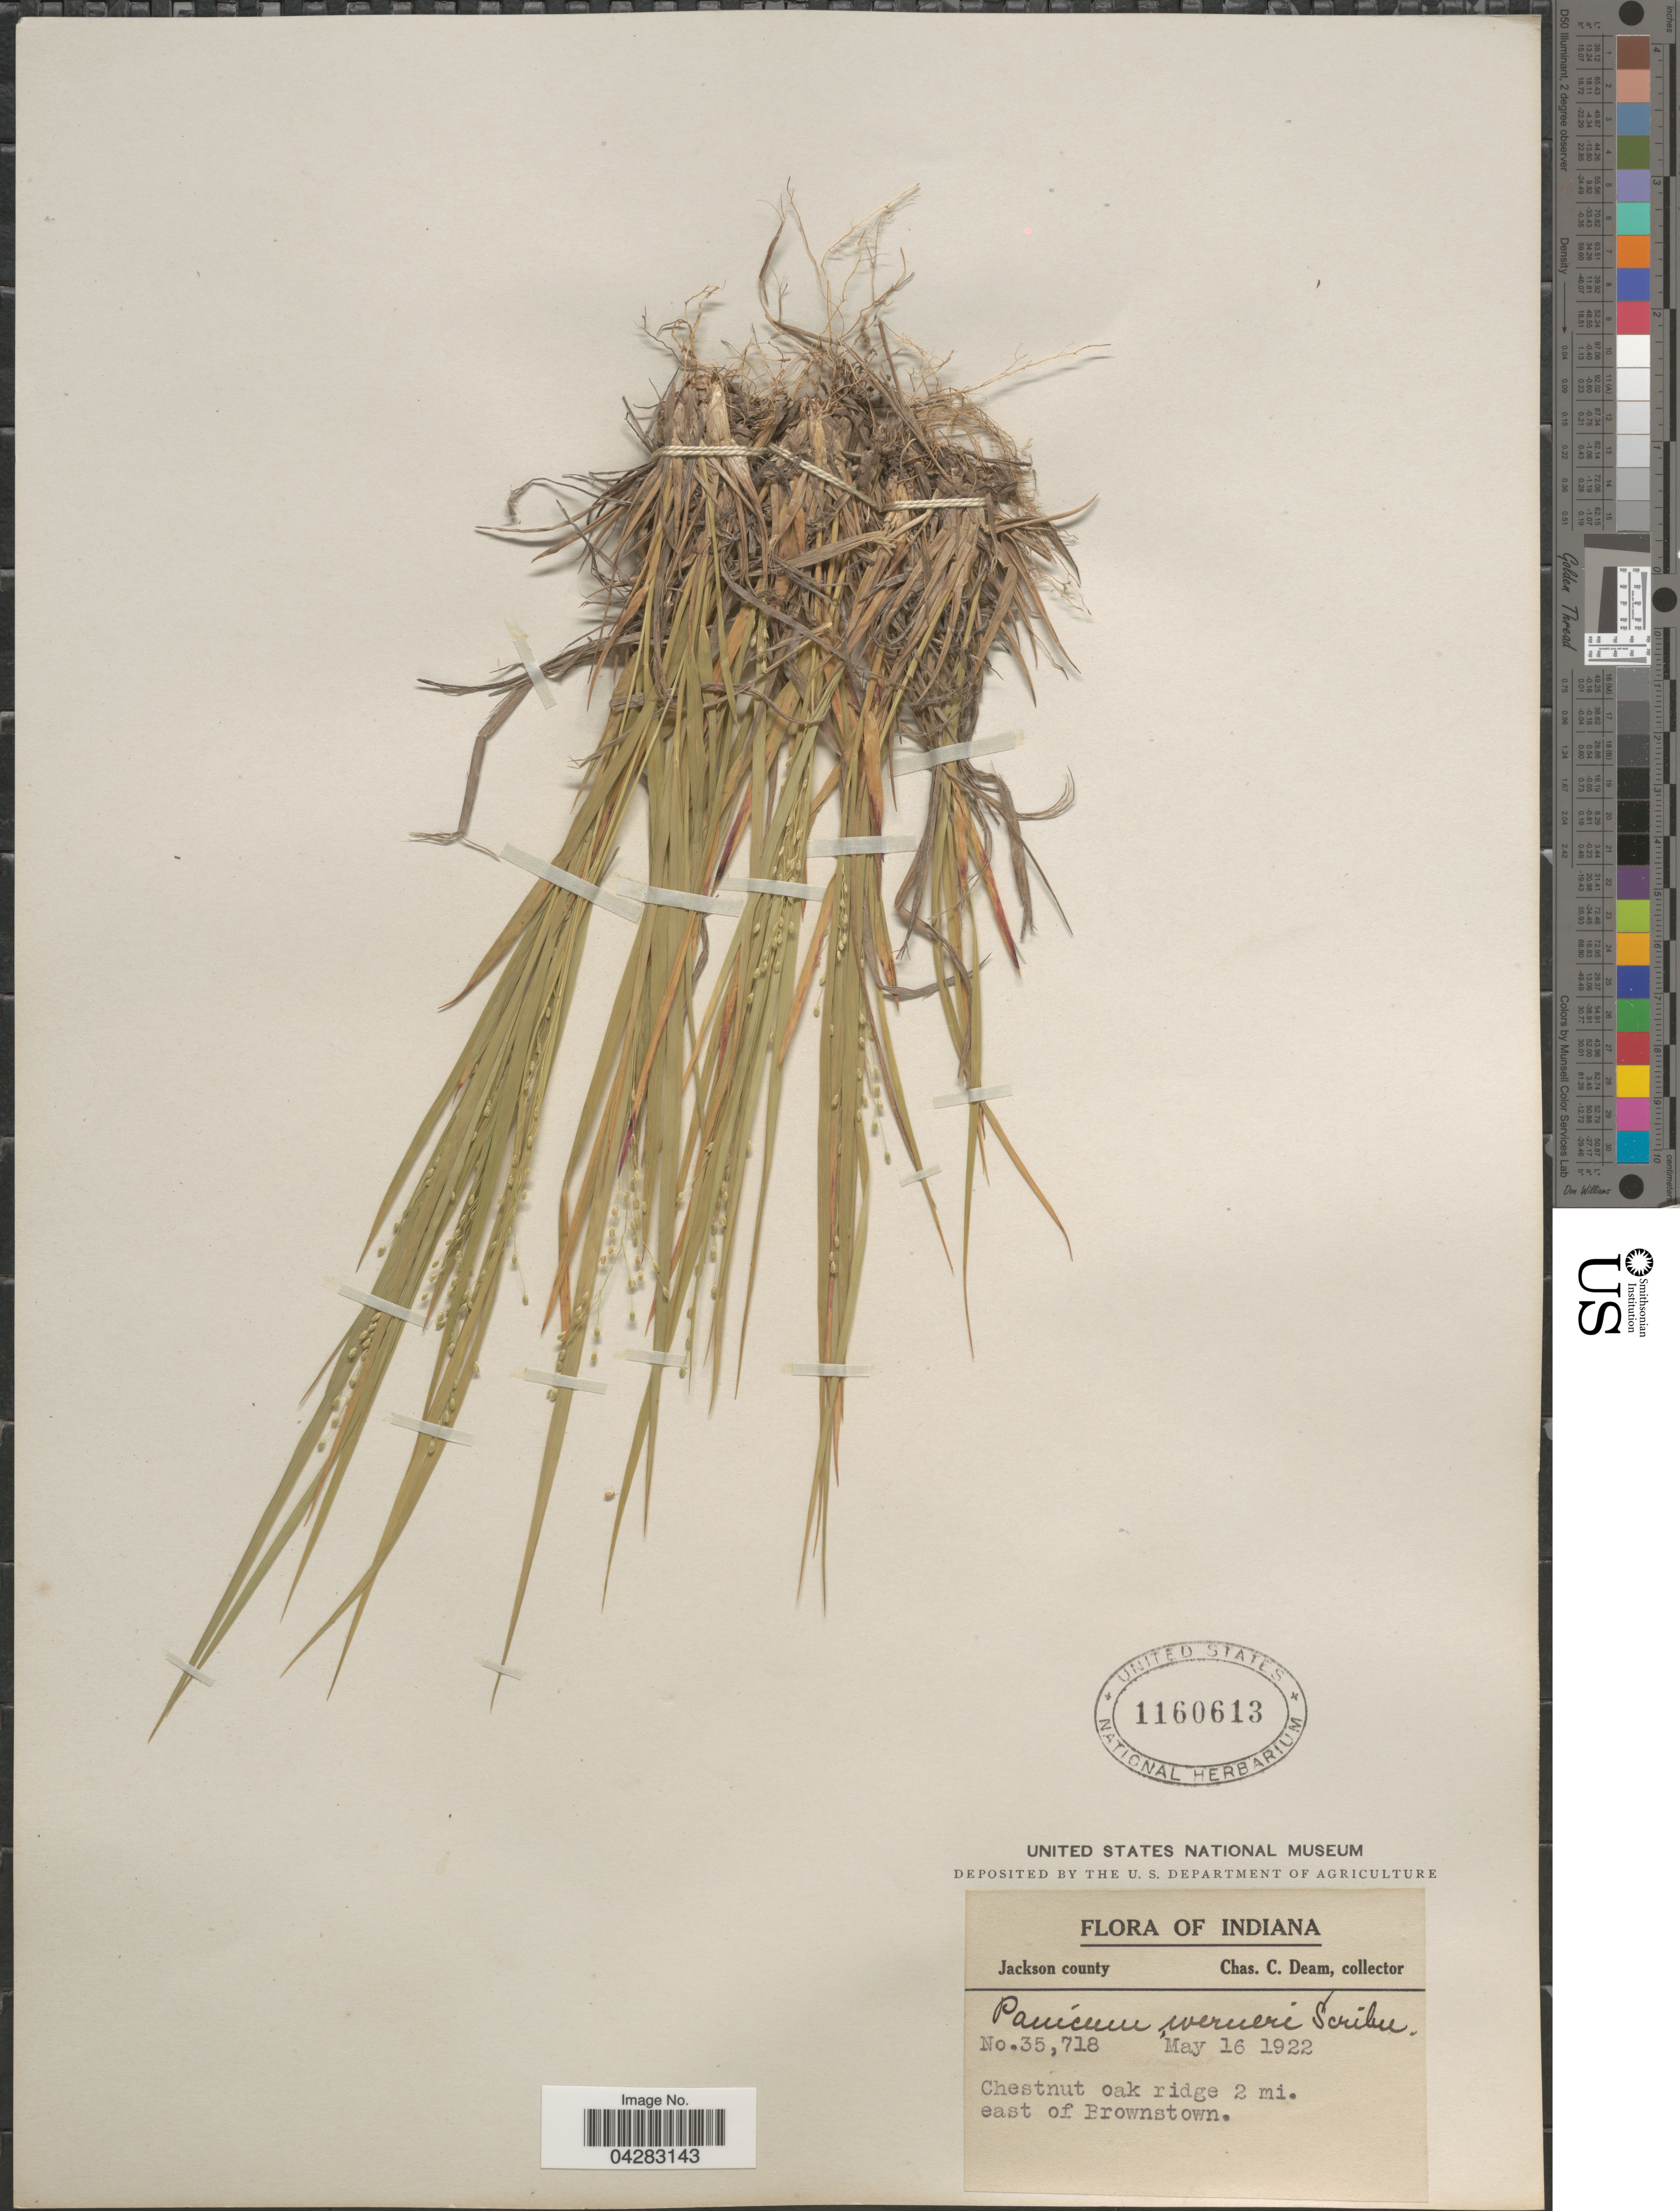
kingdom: Plantae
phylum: Tracheophyta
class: Liliopsida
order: Poales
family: Poaceae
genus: Dichanthelium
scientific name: Dichanthelium linearifolium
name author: (Scribn.) Gould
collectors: C. C. Deam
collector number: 35718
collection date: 1922-05-16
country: United States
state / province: Indiana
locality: Jackson county. Chestnut oak ridge 2 mi. east of Brownstown.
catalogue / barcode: US 1160613